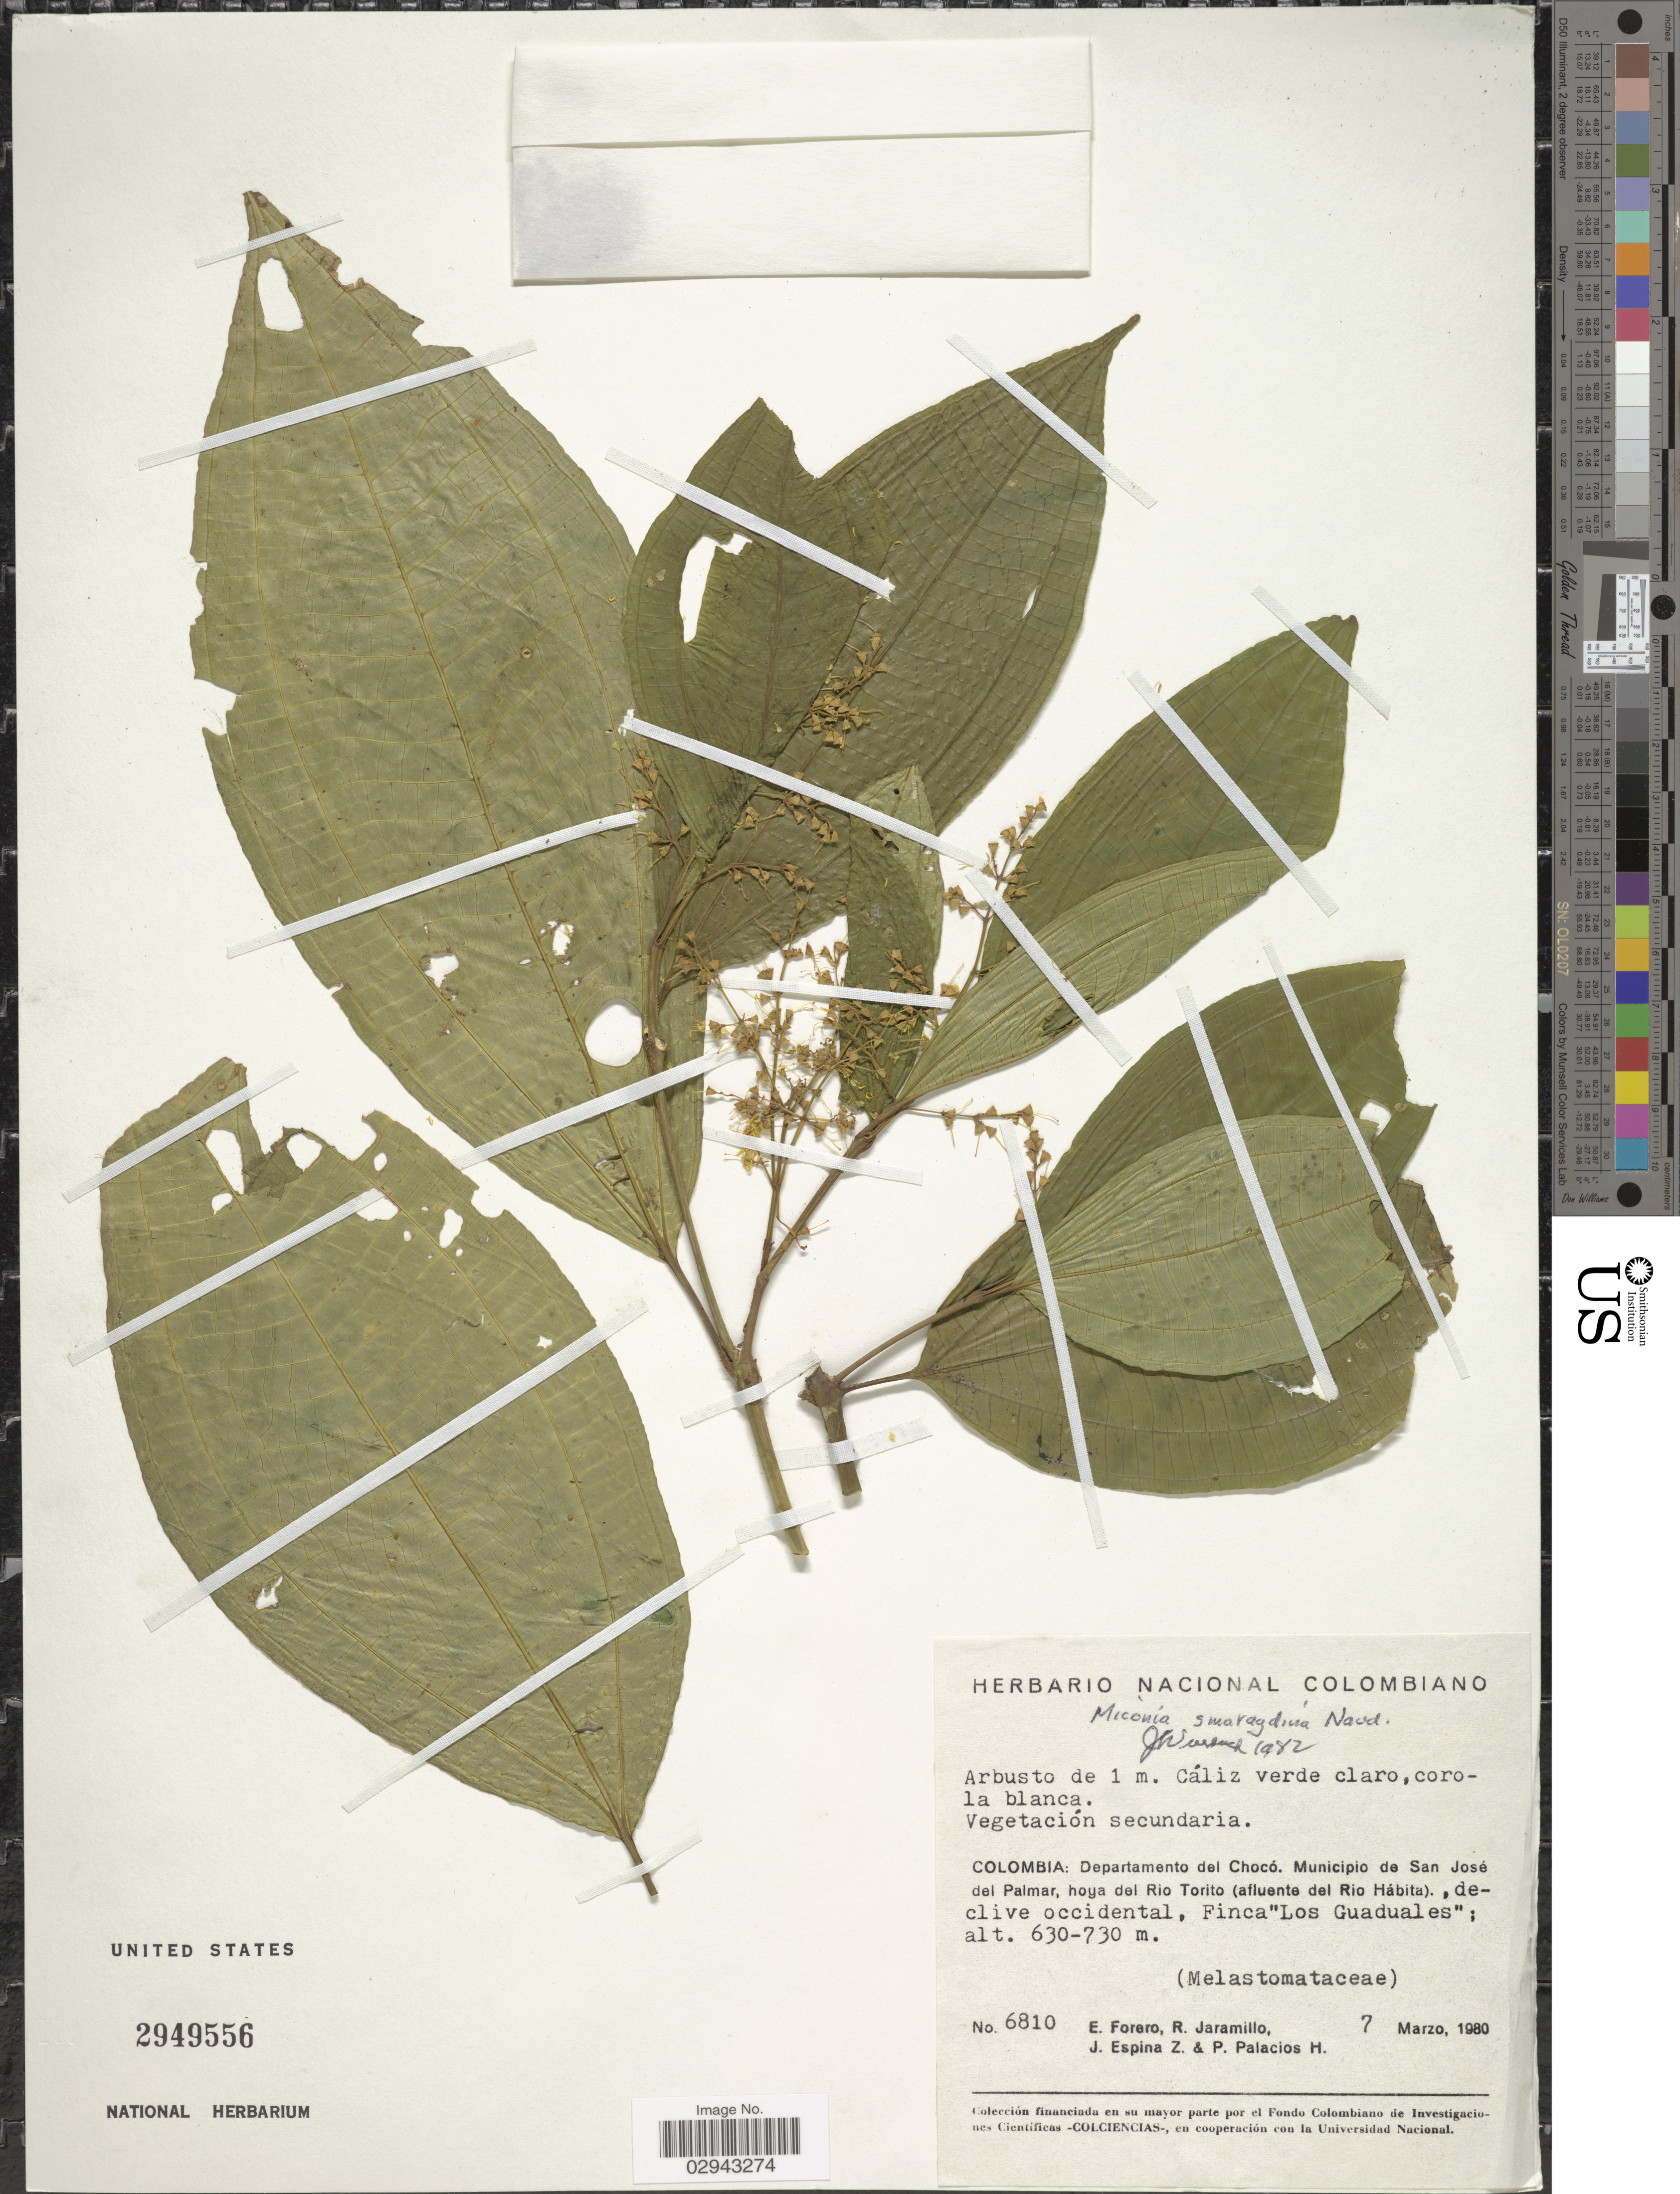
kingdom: Plantae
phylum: Tracheophyta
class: Magnoliopsida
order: Myrtales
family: Melastomataceae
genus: Miconia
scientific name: Miconia smaragdina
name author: Naudin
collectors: E. Forero, R. Jaramillo, J. Espina Z. & P. Palacios H.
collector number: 6810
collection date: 1980-03-07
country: Colombia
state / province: Chocó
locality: Departamento del Chocó. Municipio de San José del Palmar, hoya del Rio Torito (afluente del Rio Hábita), declive occidental, Finca "Los Guaduales".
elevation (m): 630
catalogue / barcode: US 2949556